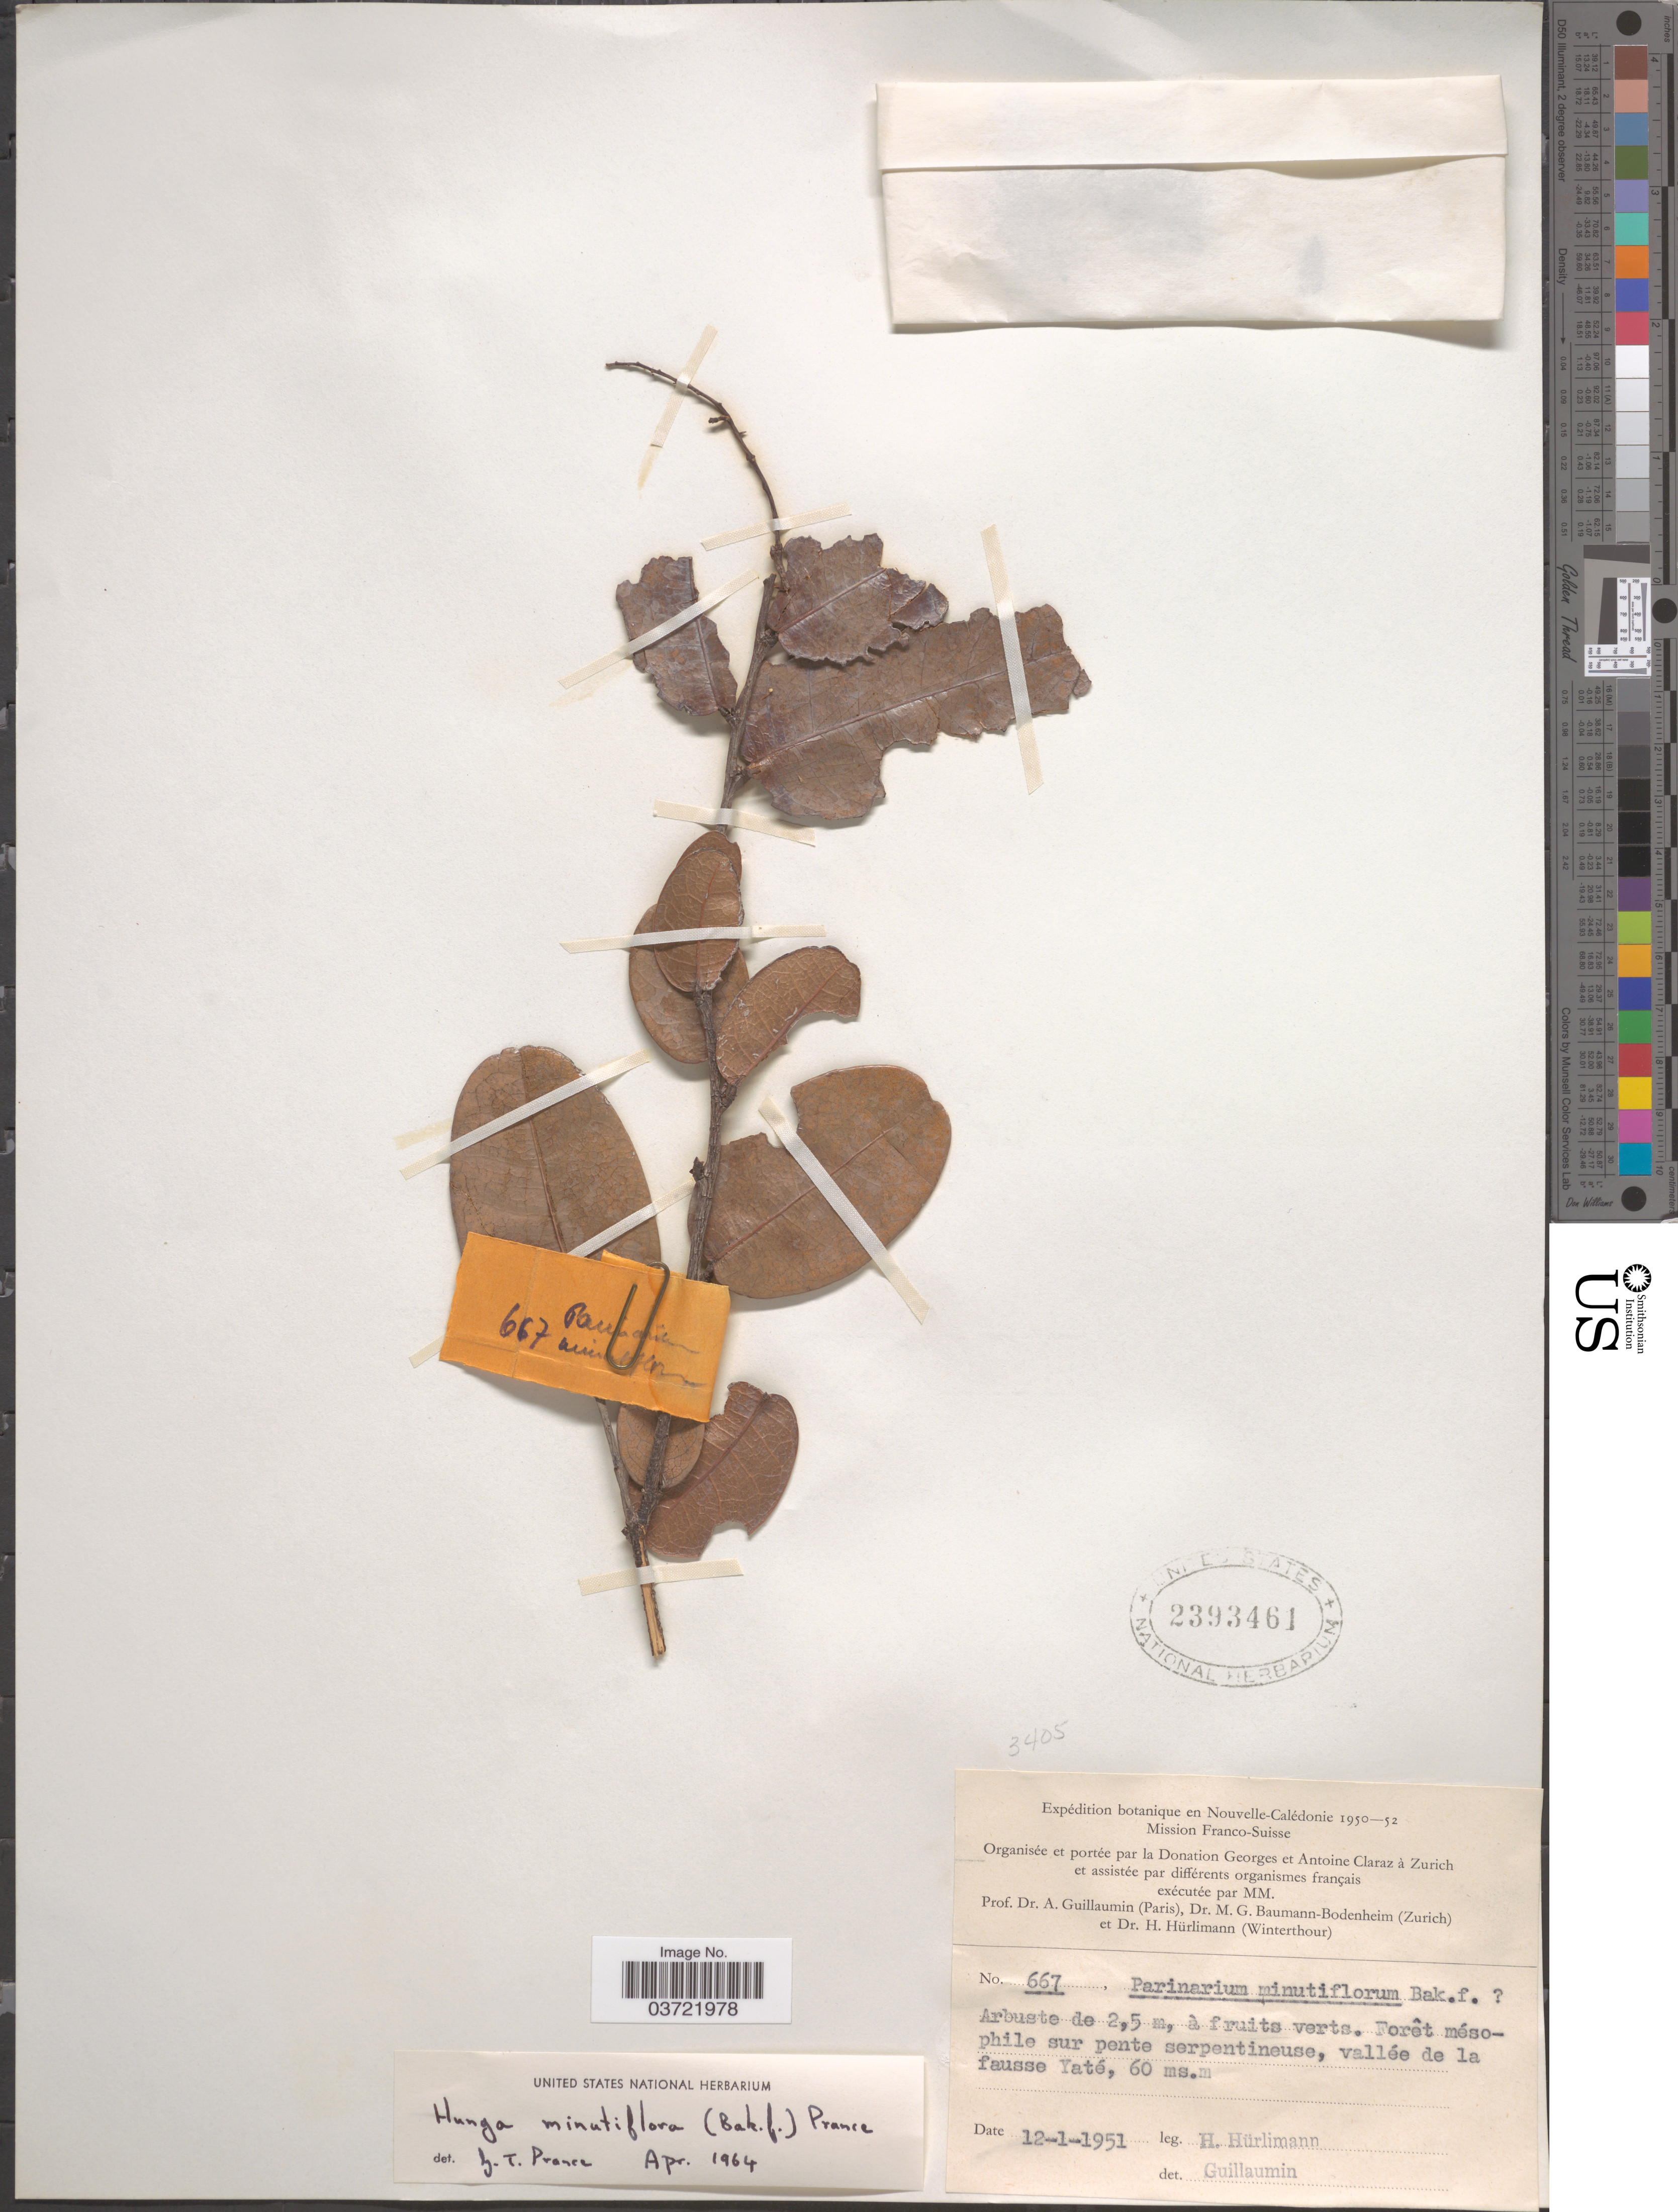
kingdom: Plantae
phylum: Tracheophyta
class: Magnoliopsida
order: Malpighiales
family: Chrysobalanaceae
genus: Hunga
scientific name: Hunga minutiflora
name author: (Baker f.) Prance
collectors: H. Hürlimann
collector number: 667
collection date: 1951-01-12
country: New Caledonia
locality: Nouvelle-Calédonie. Vallée de la fausse Yaté.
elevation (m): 60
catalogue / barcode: US 2393461